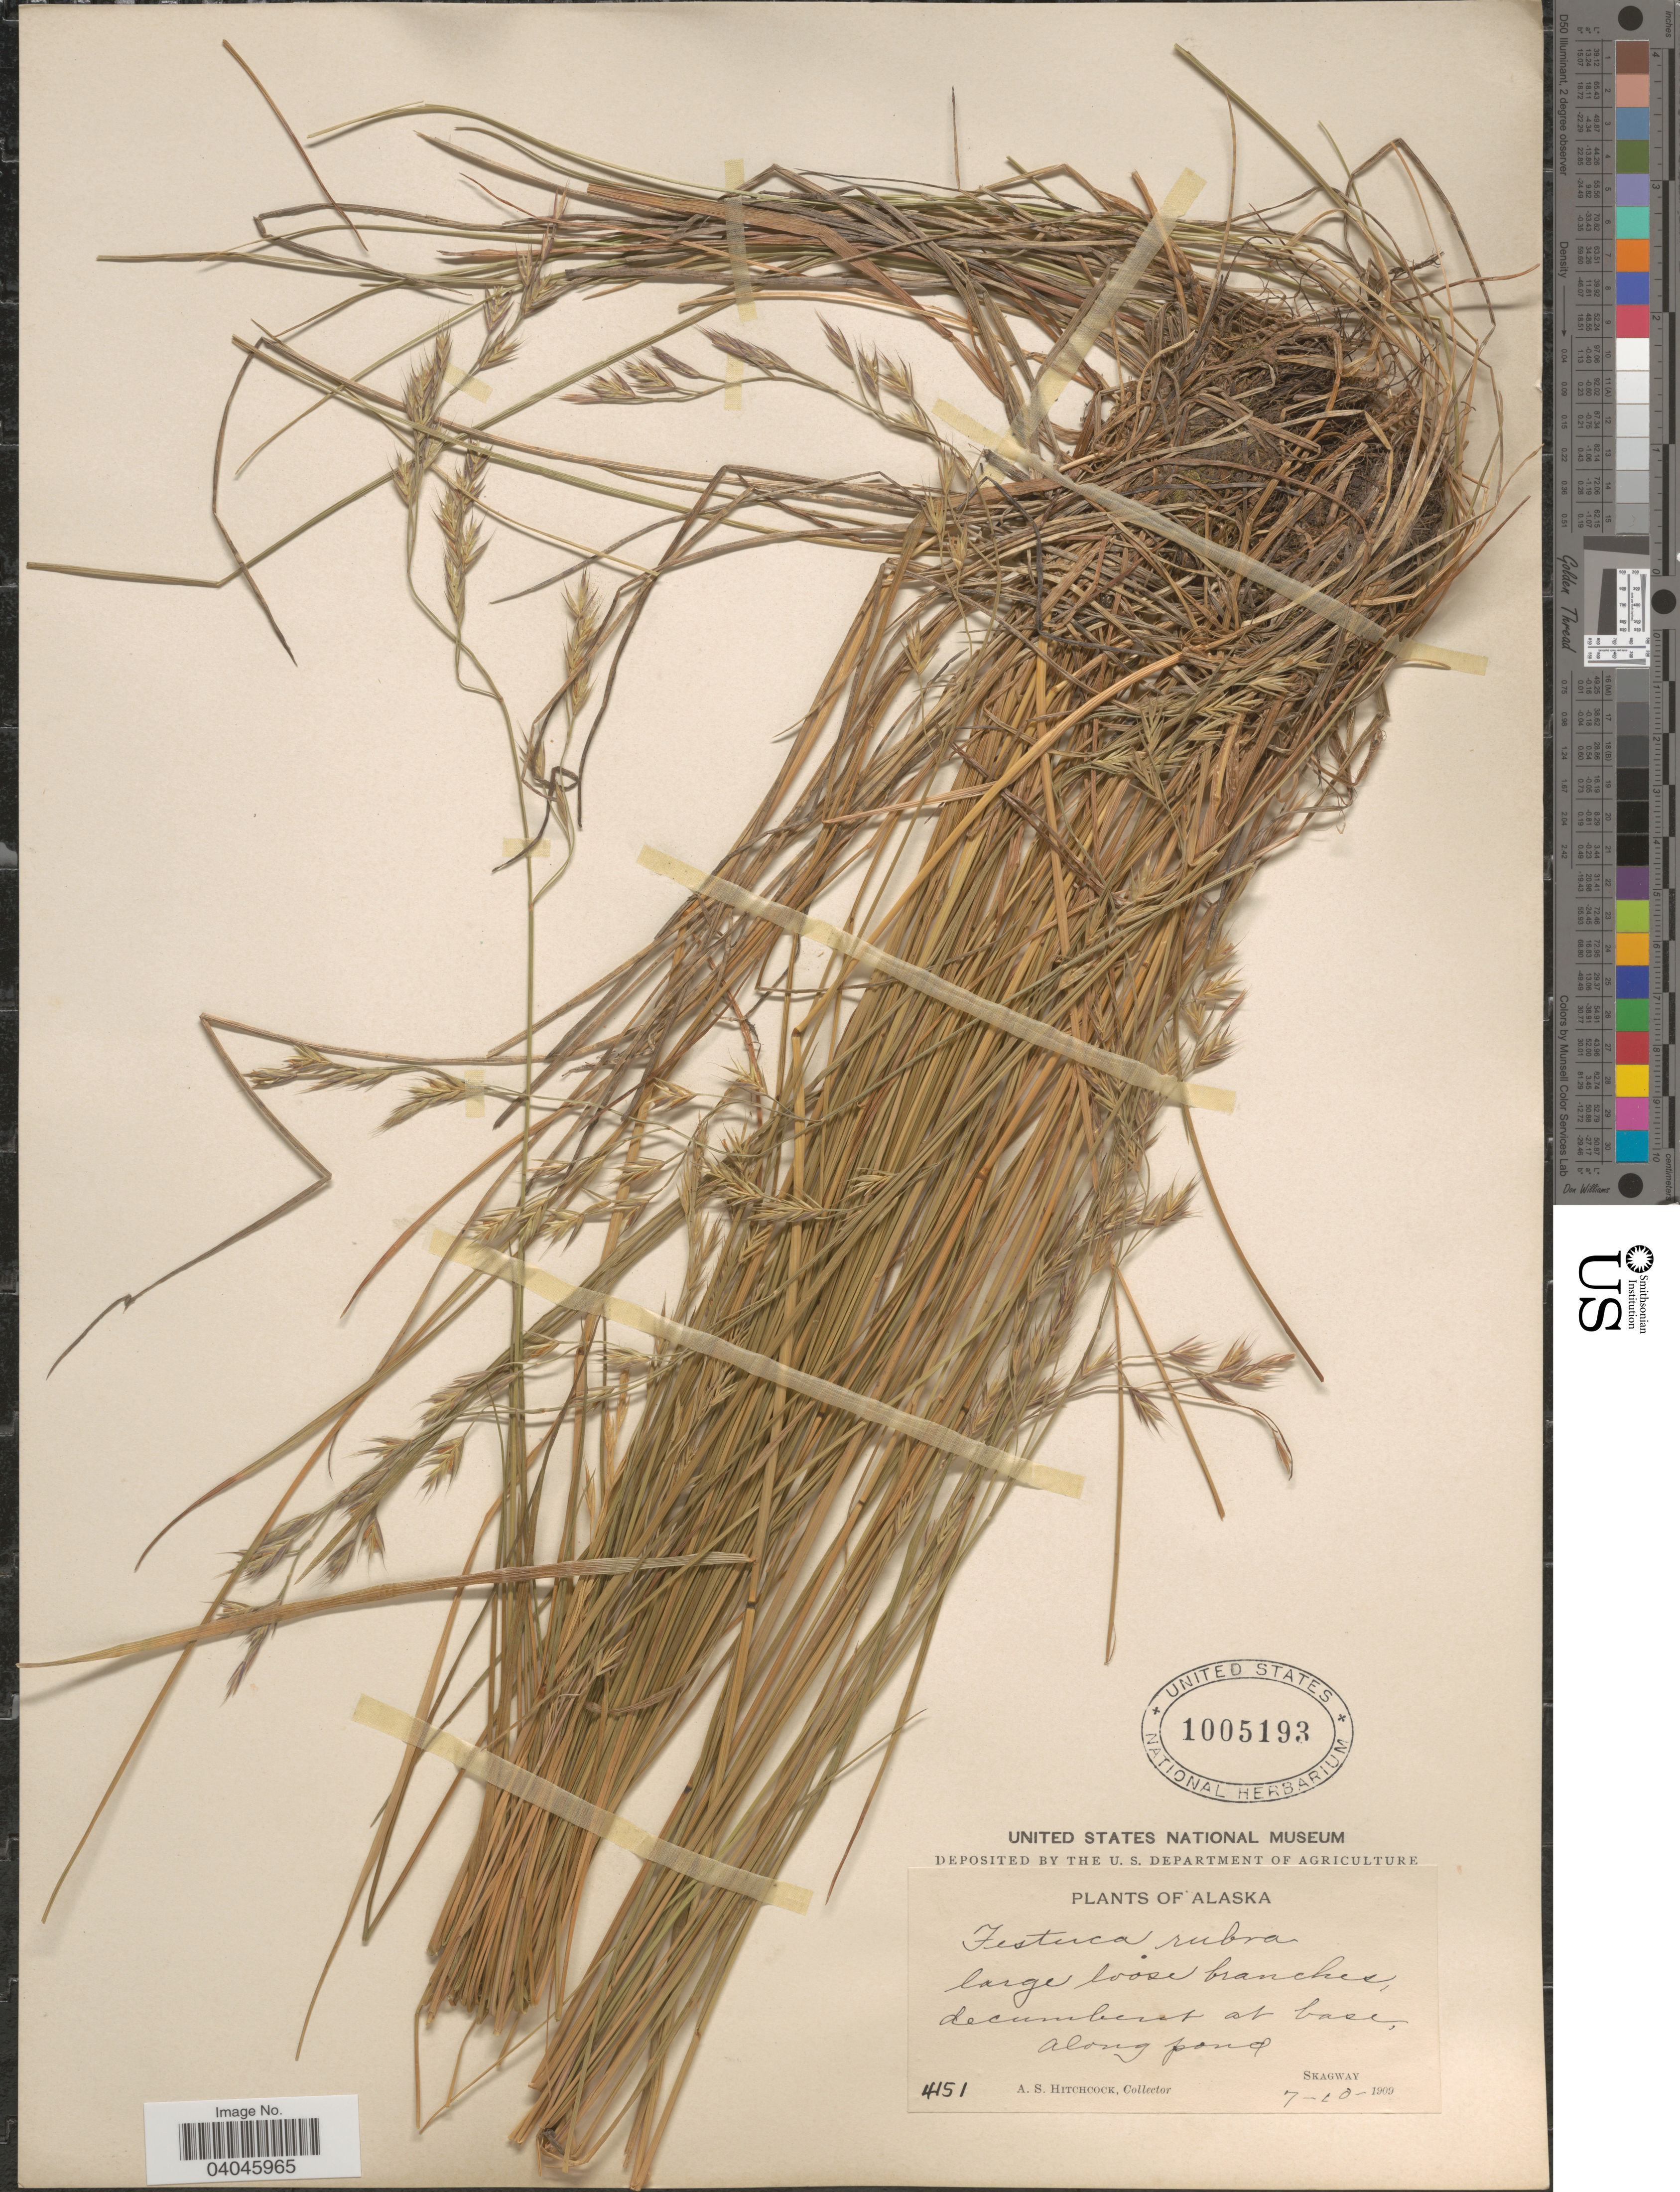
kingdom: Plantae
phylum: Tracheophyta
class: Liliopsida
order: Poales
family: Poaceae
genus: Festuca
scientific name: Festuca rubra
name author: L.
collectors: A. S. Hitchcock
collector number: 4151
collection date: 1909-07-10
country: United States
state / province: Alaska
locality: Skagway.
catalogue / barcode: US 1005193